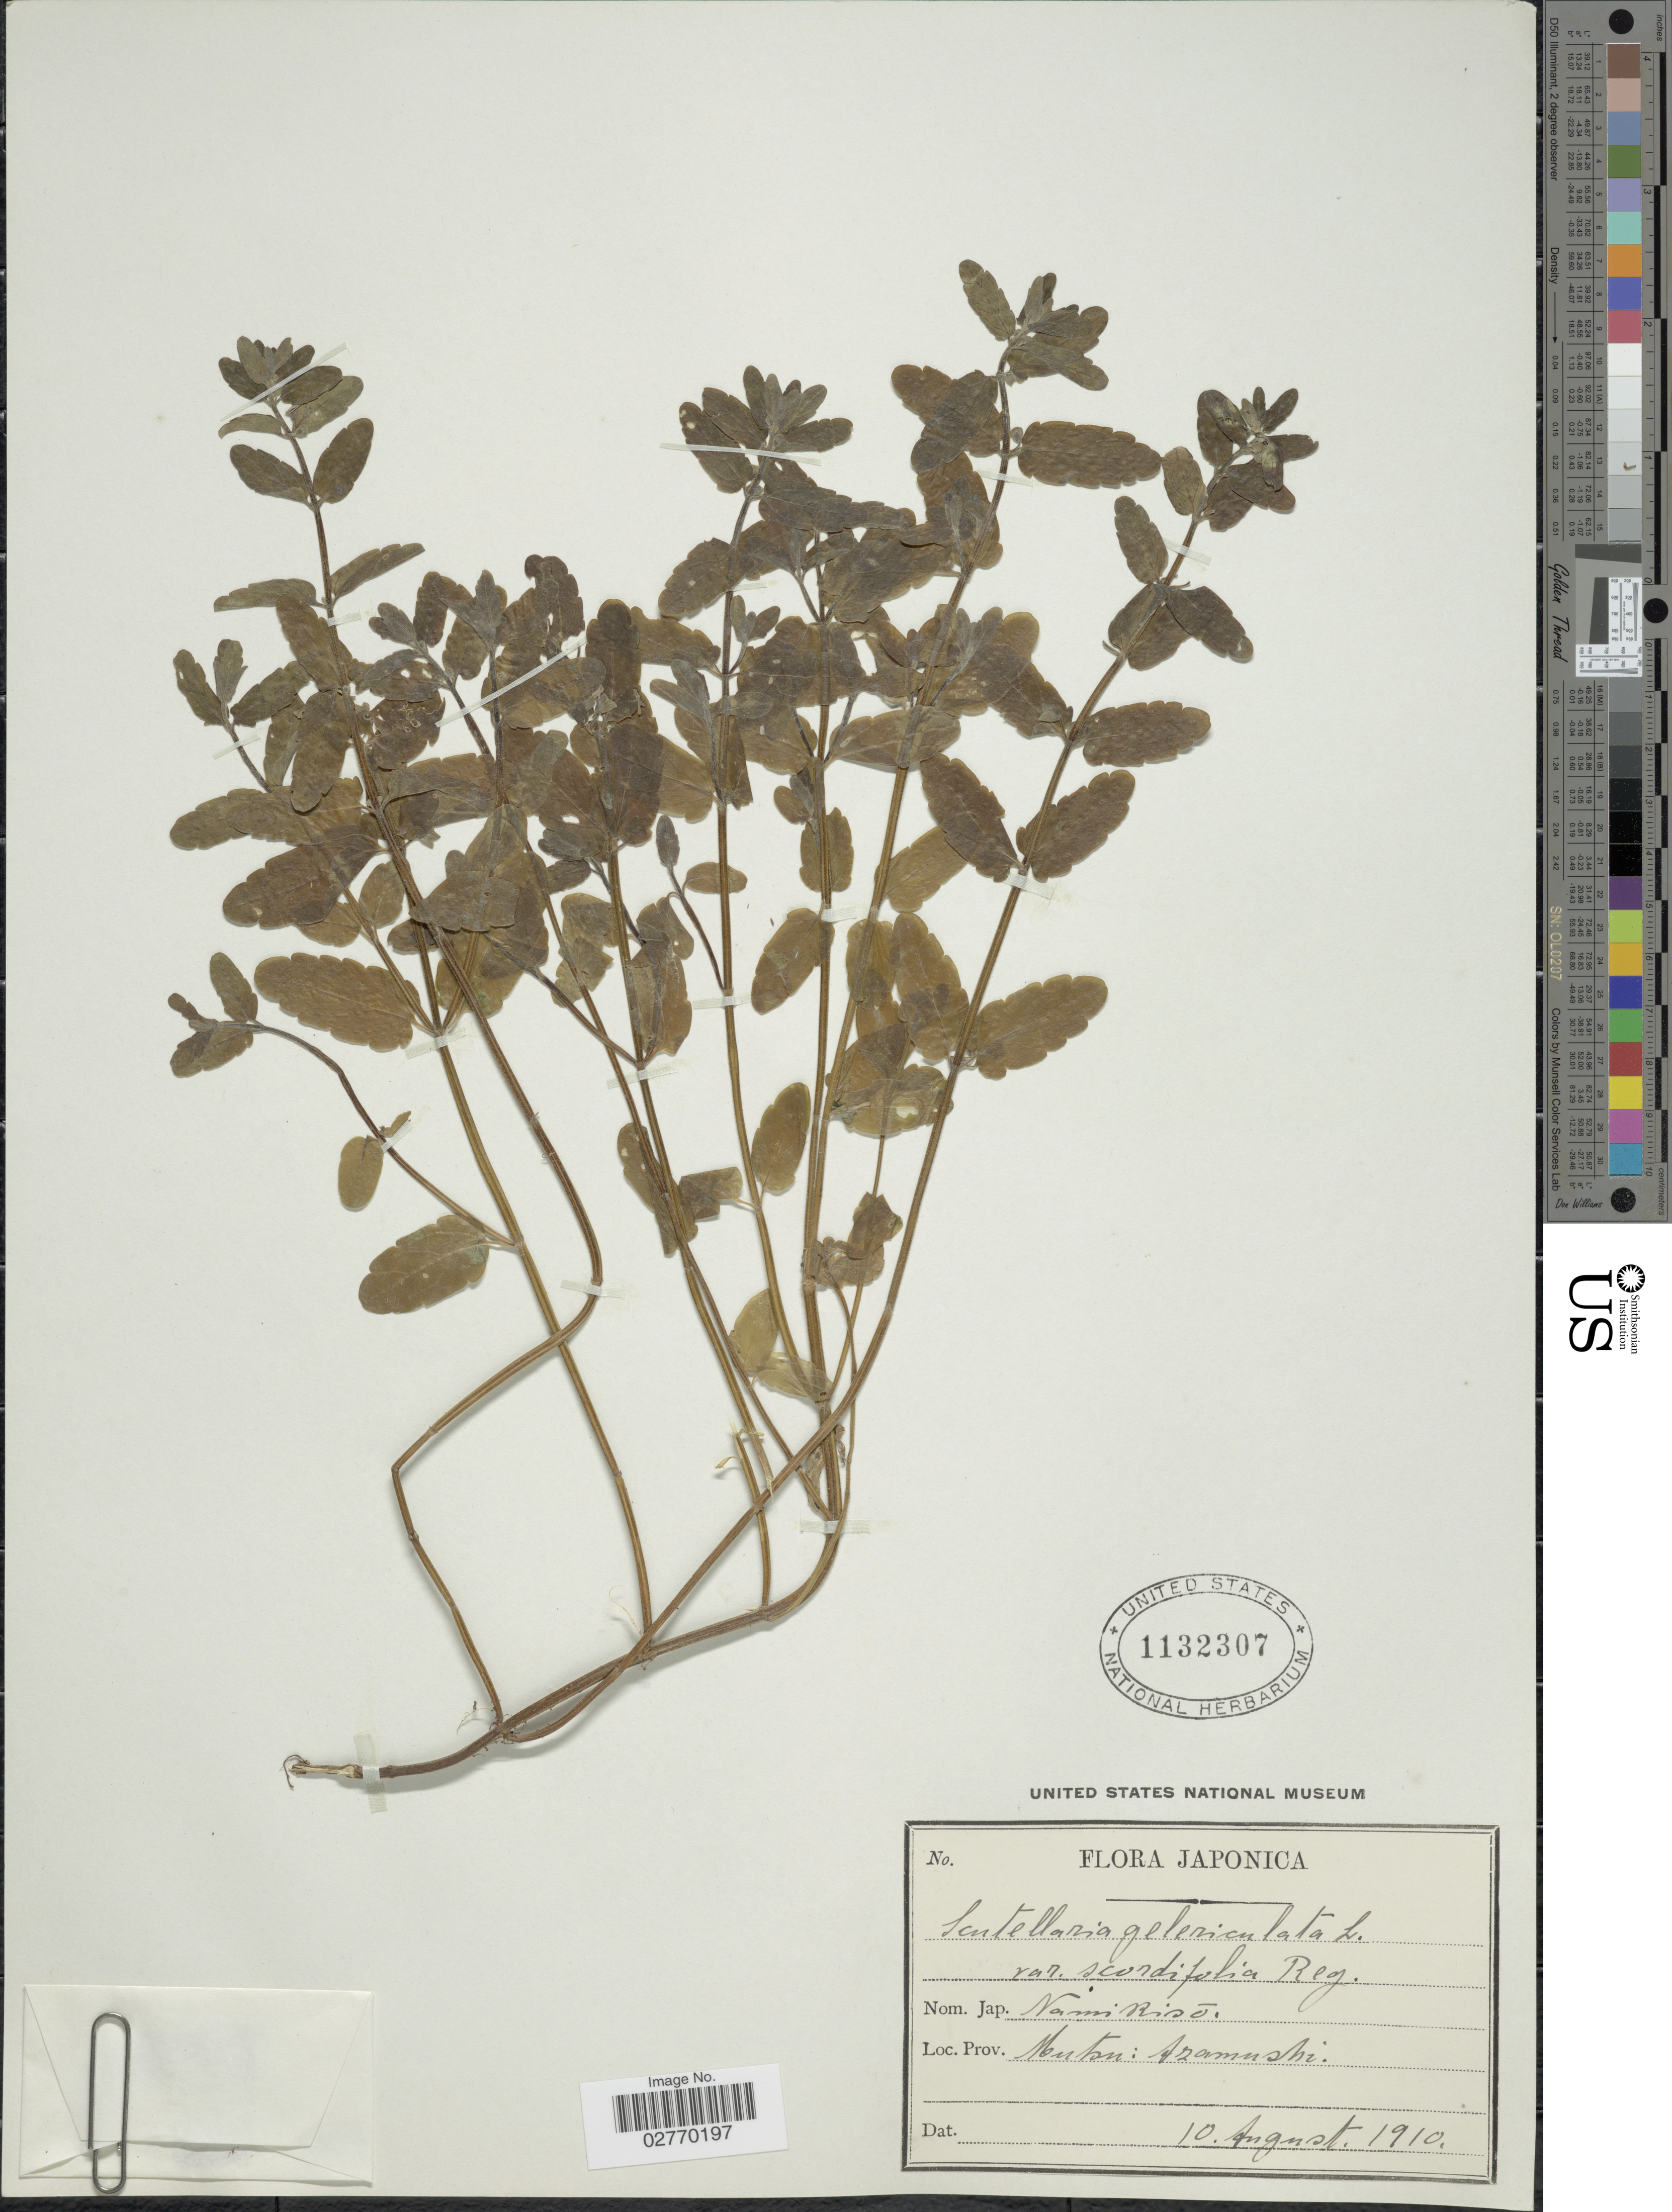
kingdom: Plantae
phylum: Tracheophyta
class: Magnoliopsida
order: Lamiales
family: Lamiaceae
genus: Scutellaria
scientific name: Scutellaria scordiifolia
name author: Fisch. ex Schrank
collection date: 1910-08-10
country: Japan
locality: Mutsu: Azamushi. Japonica.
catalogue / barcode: US 1132307